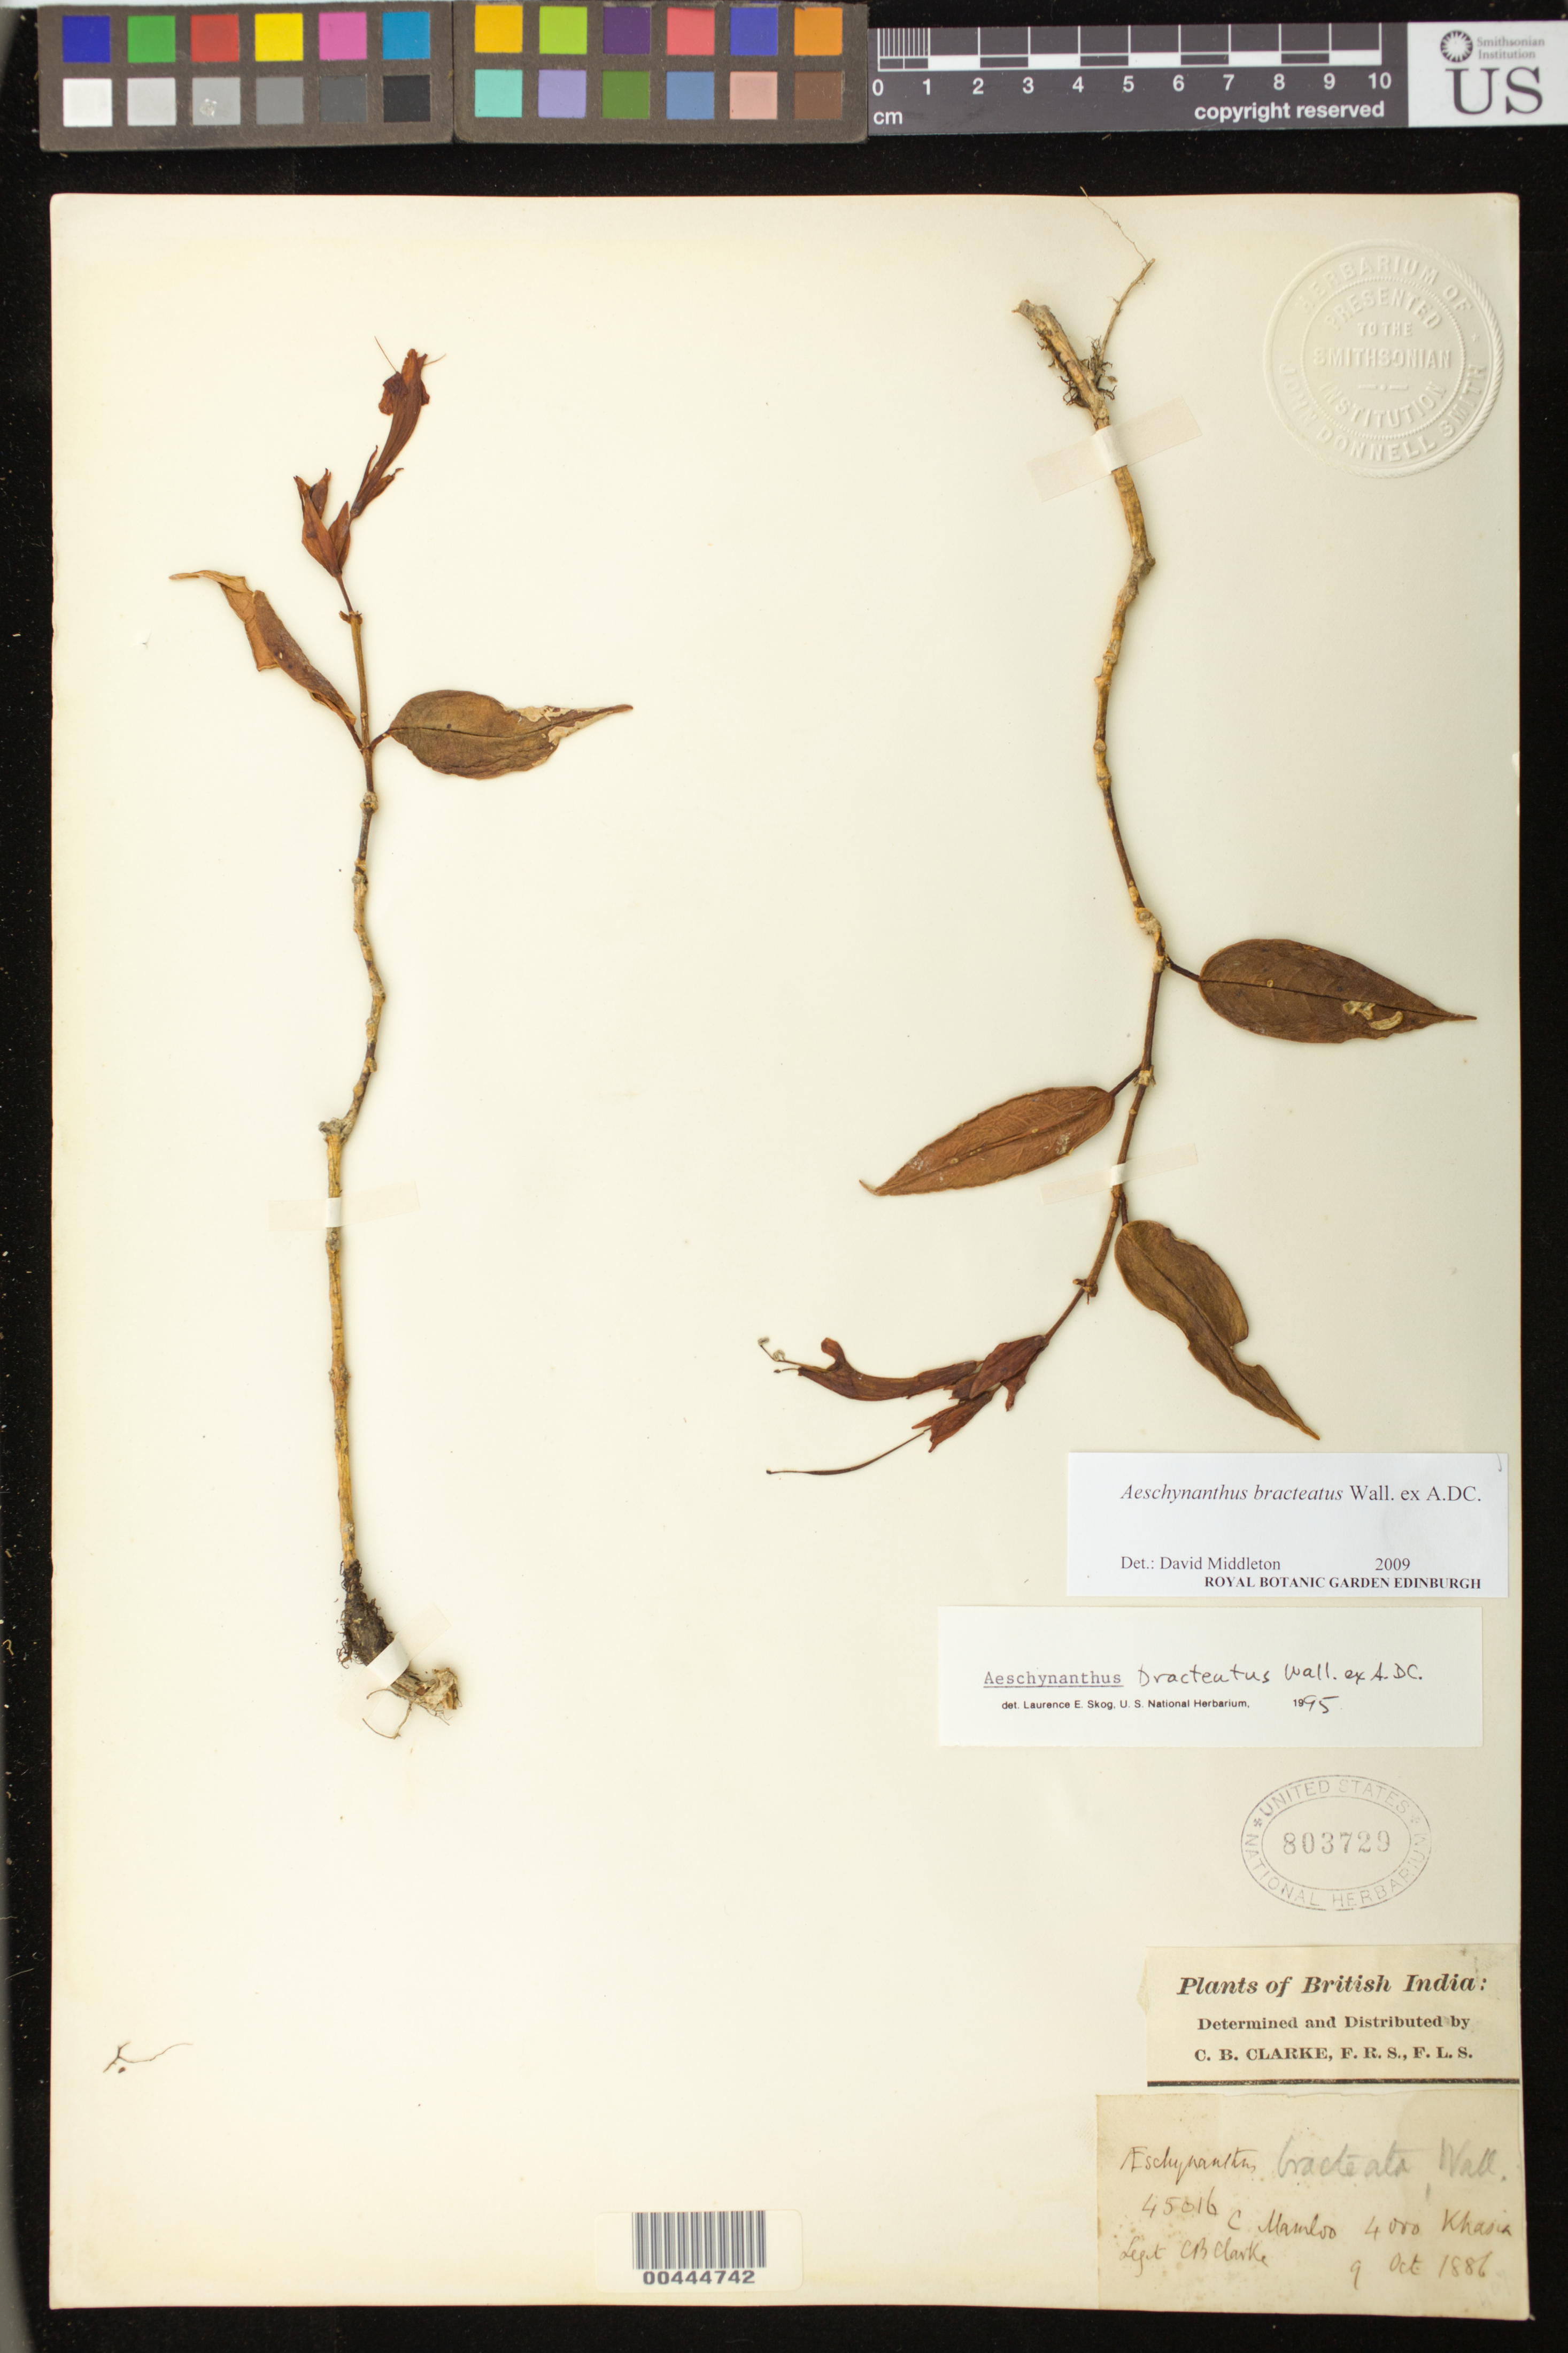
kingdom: Plantae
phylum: Tracheophyta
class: Magnoliopsida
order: Lamiales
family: Gesneriaceae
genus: Aeschynanthus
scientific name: Aeschynanthus bracteatus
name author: Wall. ex DC.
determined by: Middleton, D. J.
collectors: C. B. Clarke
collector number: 45016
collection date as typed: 09 Oct 1886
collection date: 1886-10-09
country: India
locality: British India, C. Mamboo, Khasia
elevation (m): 1219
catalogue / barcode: US 803729